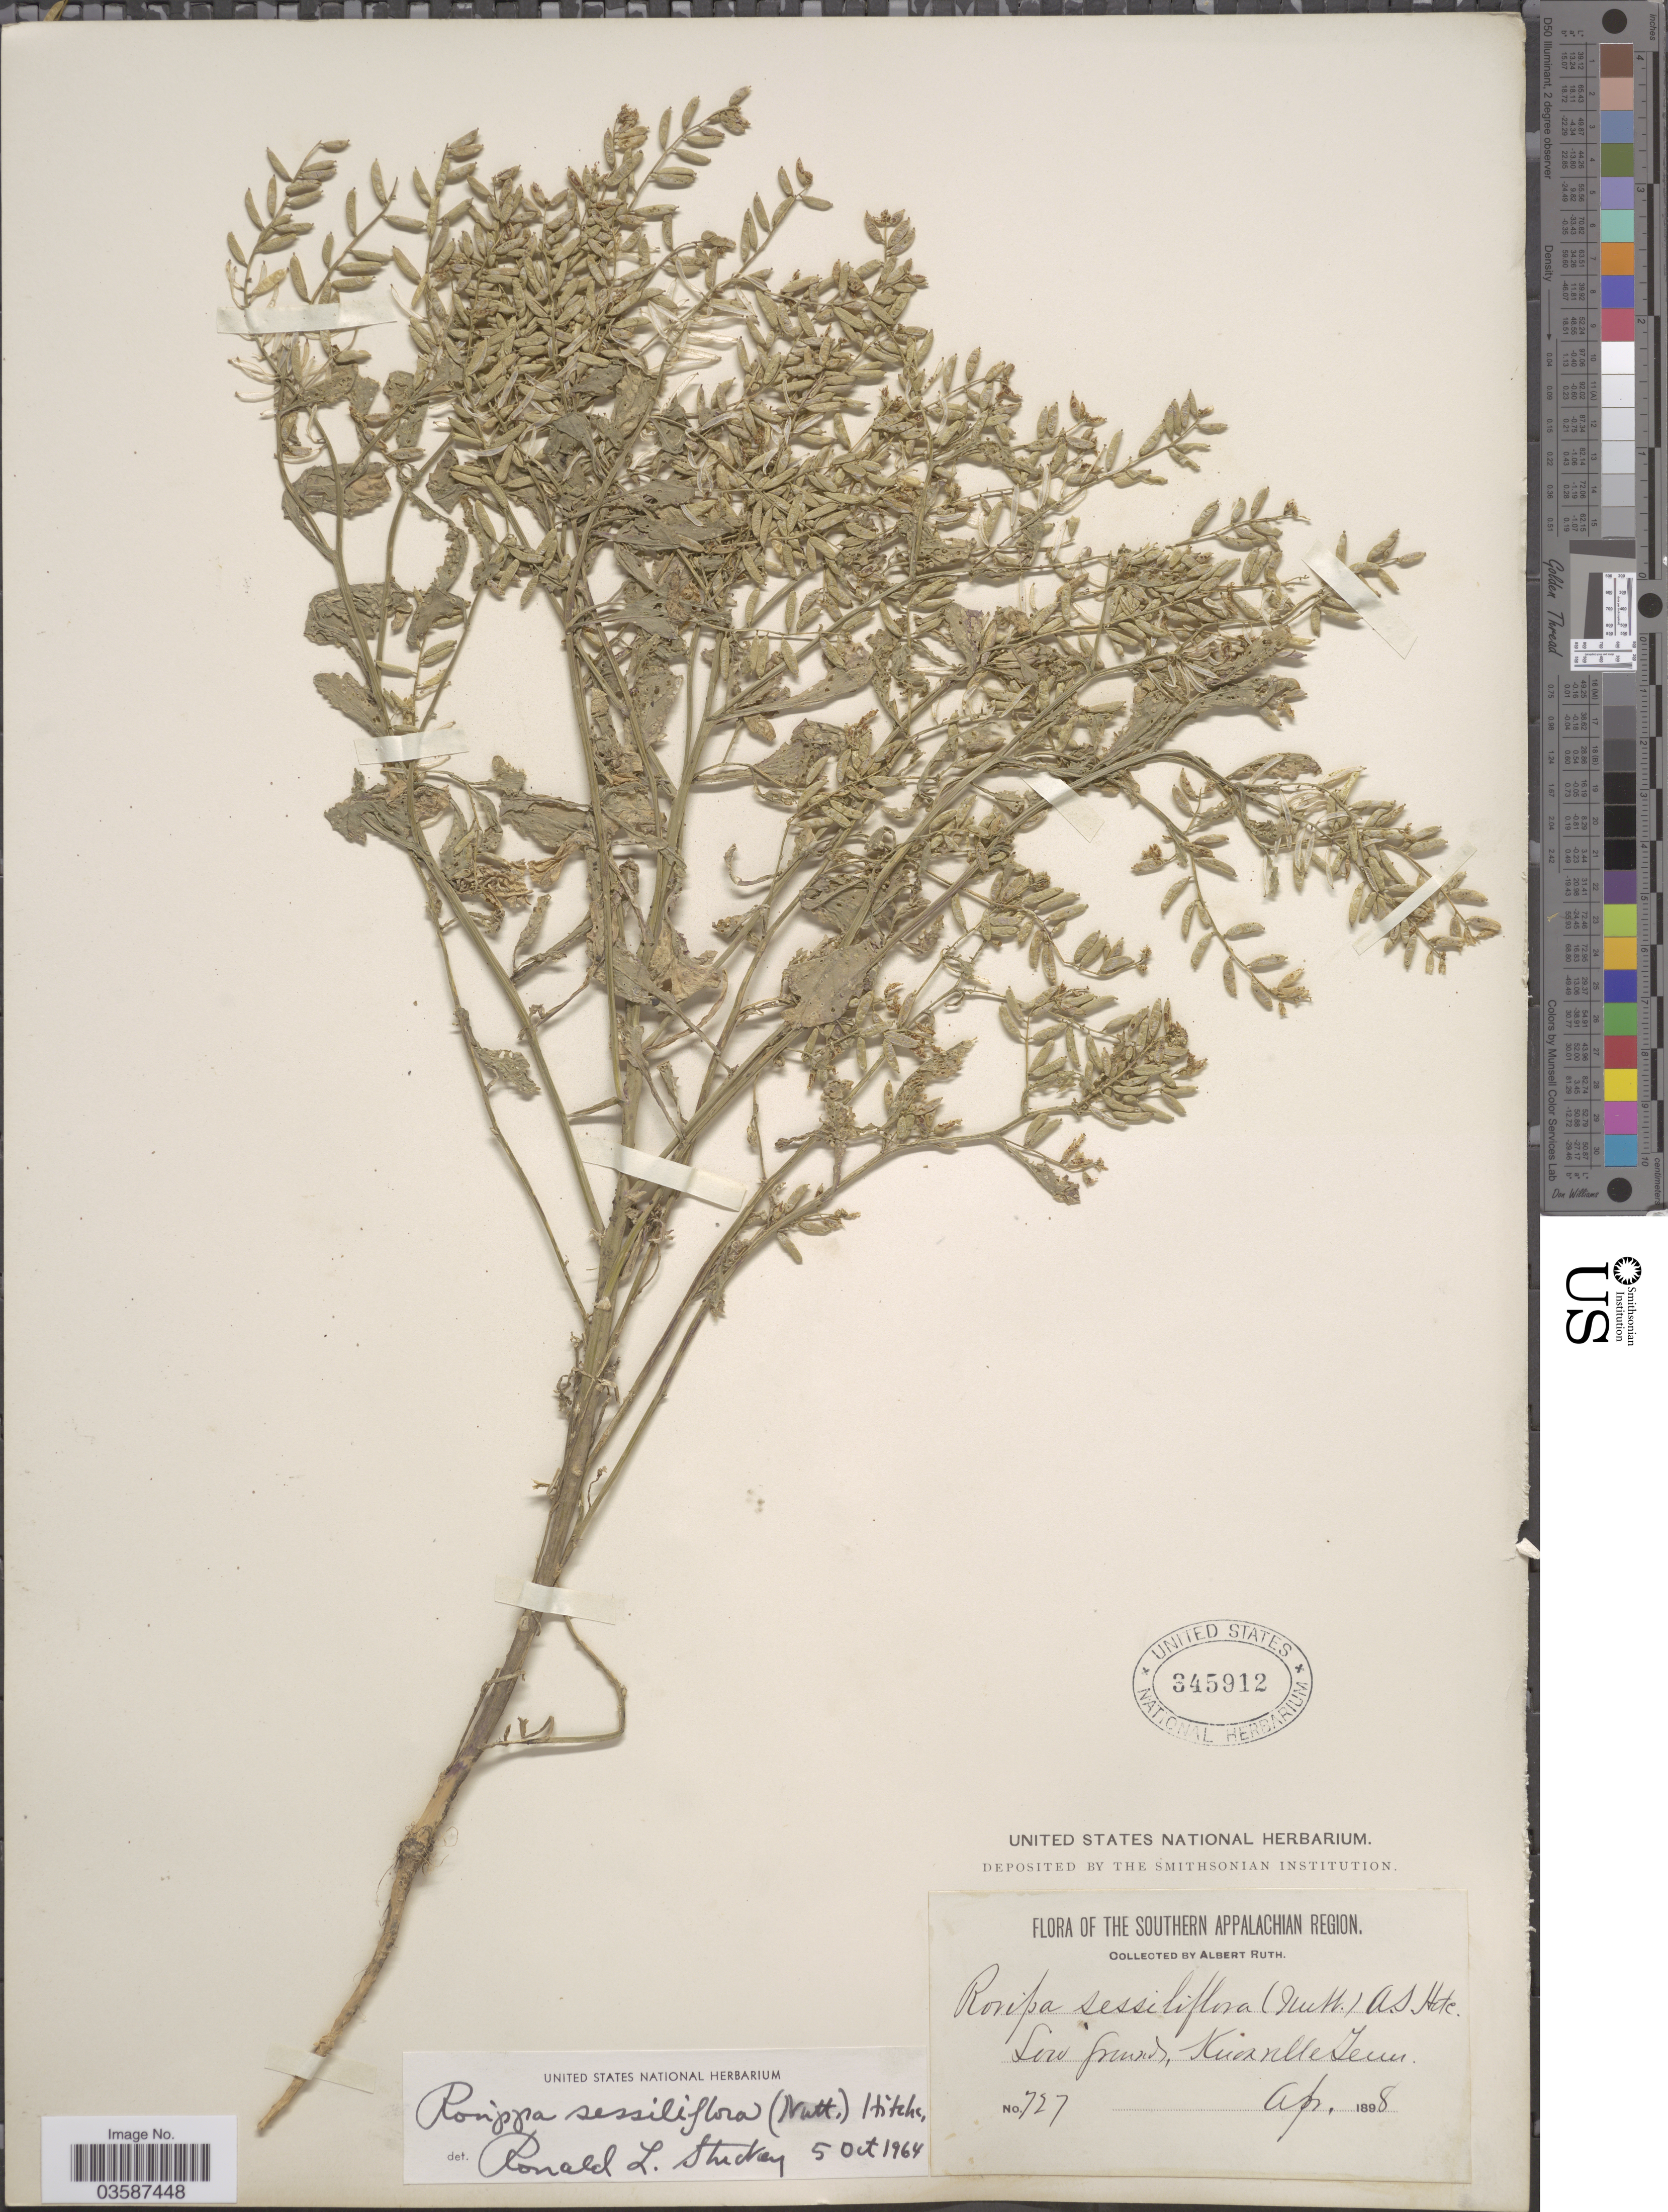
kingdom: Plantae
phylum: Tracheophyta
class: Magnoliopsida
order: Brassicales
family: Brassicaceae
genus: Rorippa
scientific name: Rorippa sessiliflora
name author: (Nutt.) Hitchc.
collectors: A. Ruth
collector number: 727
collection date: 1898-04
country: United States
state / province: Tennessee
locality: The Southern Appalachian Region. Low grounds, Knoxville.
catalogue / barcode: US 345912